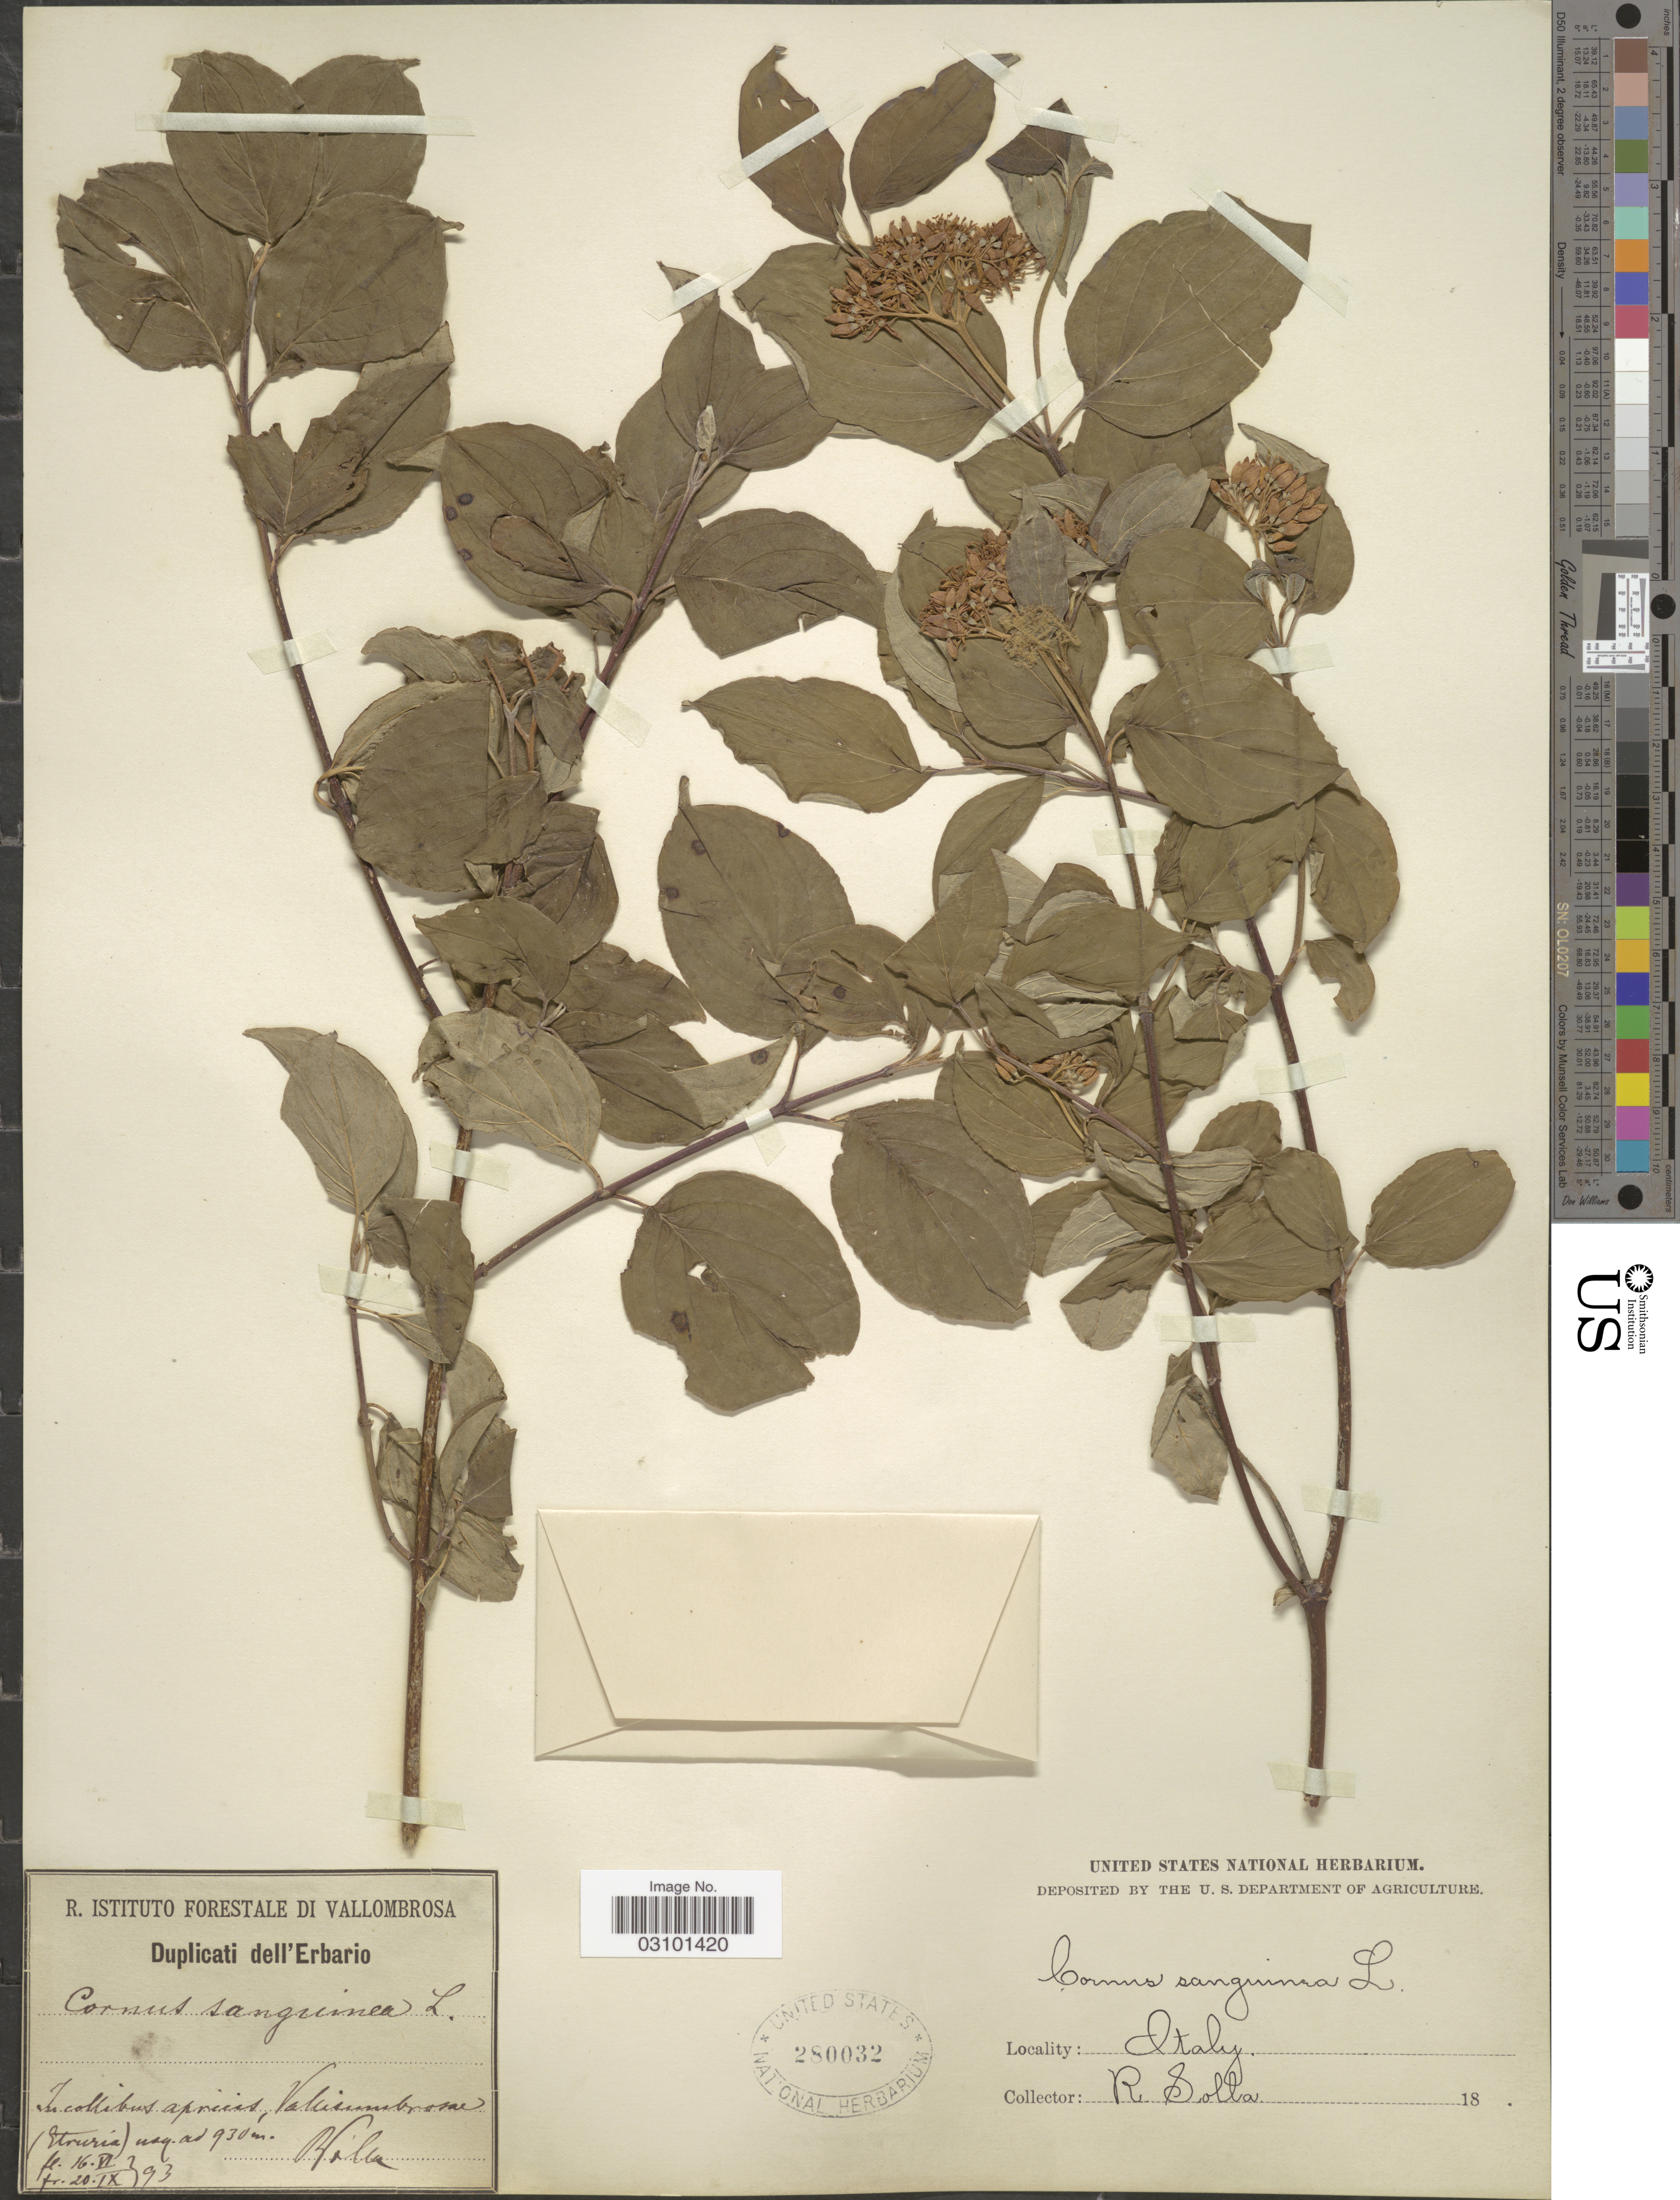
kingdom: Plantae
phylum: Tracheophyta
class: Magnoliopsida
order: Cornales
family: Cornaceae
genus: Cornus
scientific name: Cornus sanguinea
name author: L.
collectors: R. Solla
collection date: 1893-06-16/1893-09-20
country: Italy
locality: In collibus apricis, Vallisumbrosae (Etruria).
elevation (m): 930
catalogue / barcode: US 280032